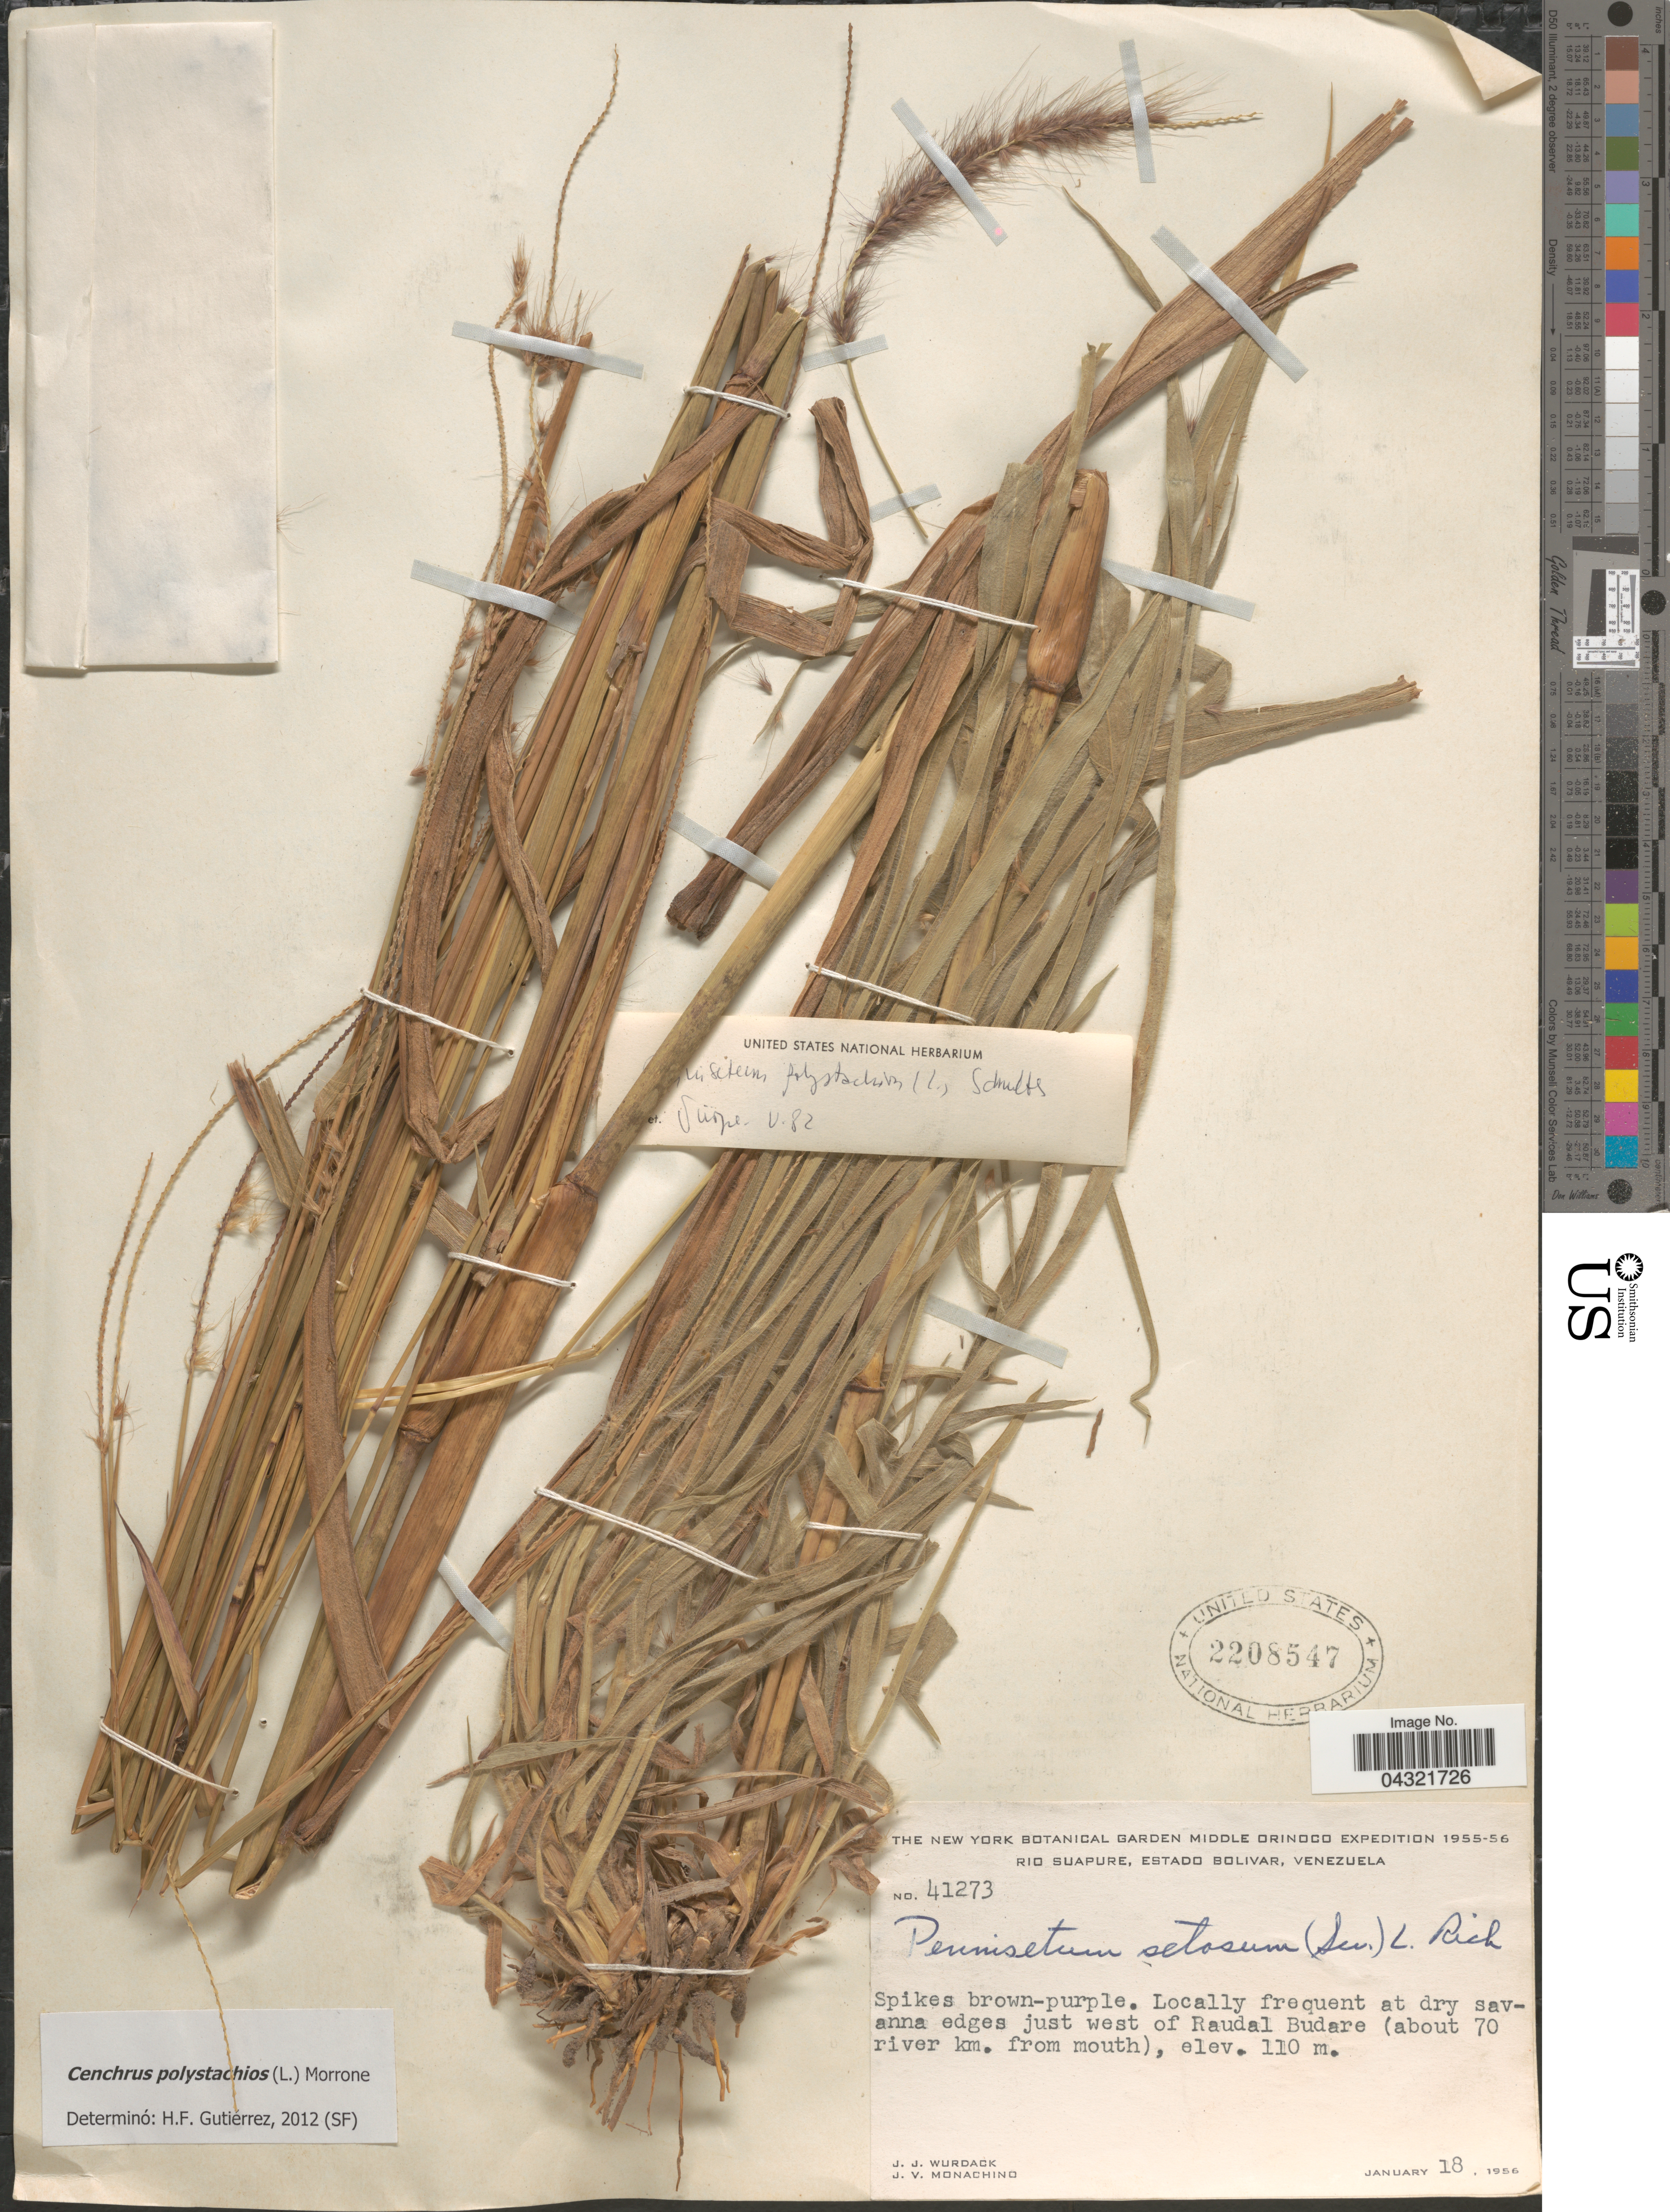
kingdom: Plantae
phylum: Tracheophyta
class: Liliopsida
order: Poales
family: Poaceae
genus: Cenchrus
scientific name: Cenchrus polystachios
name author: (L.) Morrone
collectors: J. J. Wurdack & J. V. Monachino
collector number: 41273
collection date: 1956-01-18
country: Venezuela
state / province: Bolivar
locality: The New York Botanical Garden Middle Orinoco Expedition 1955-56. Rio Suapure. Locally frequent at dry savanna edges just west of Raudal Budare (about 70 river km. from mouth).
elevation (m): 110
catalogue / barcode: US 2208547